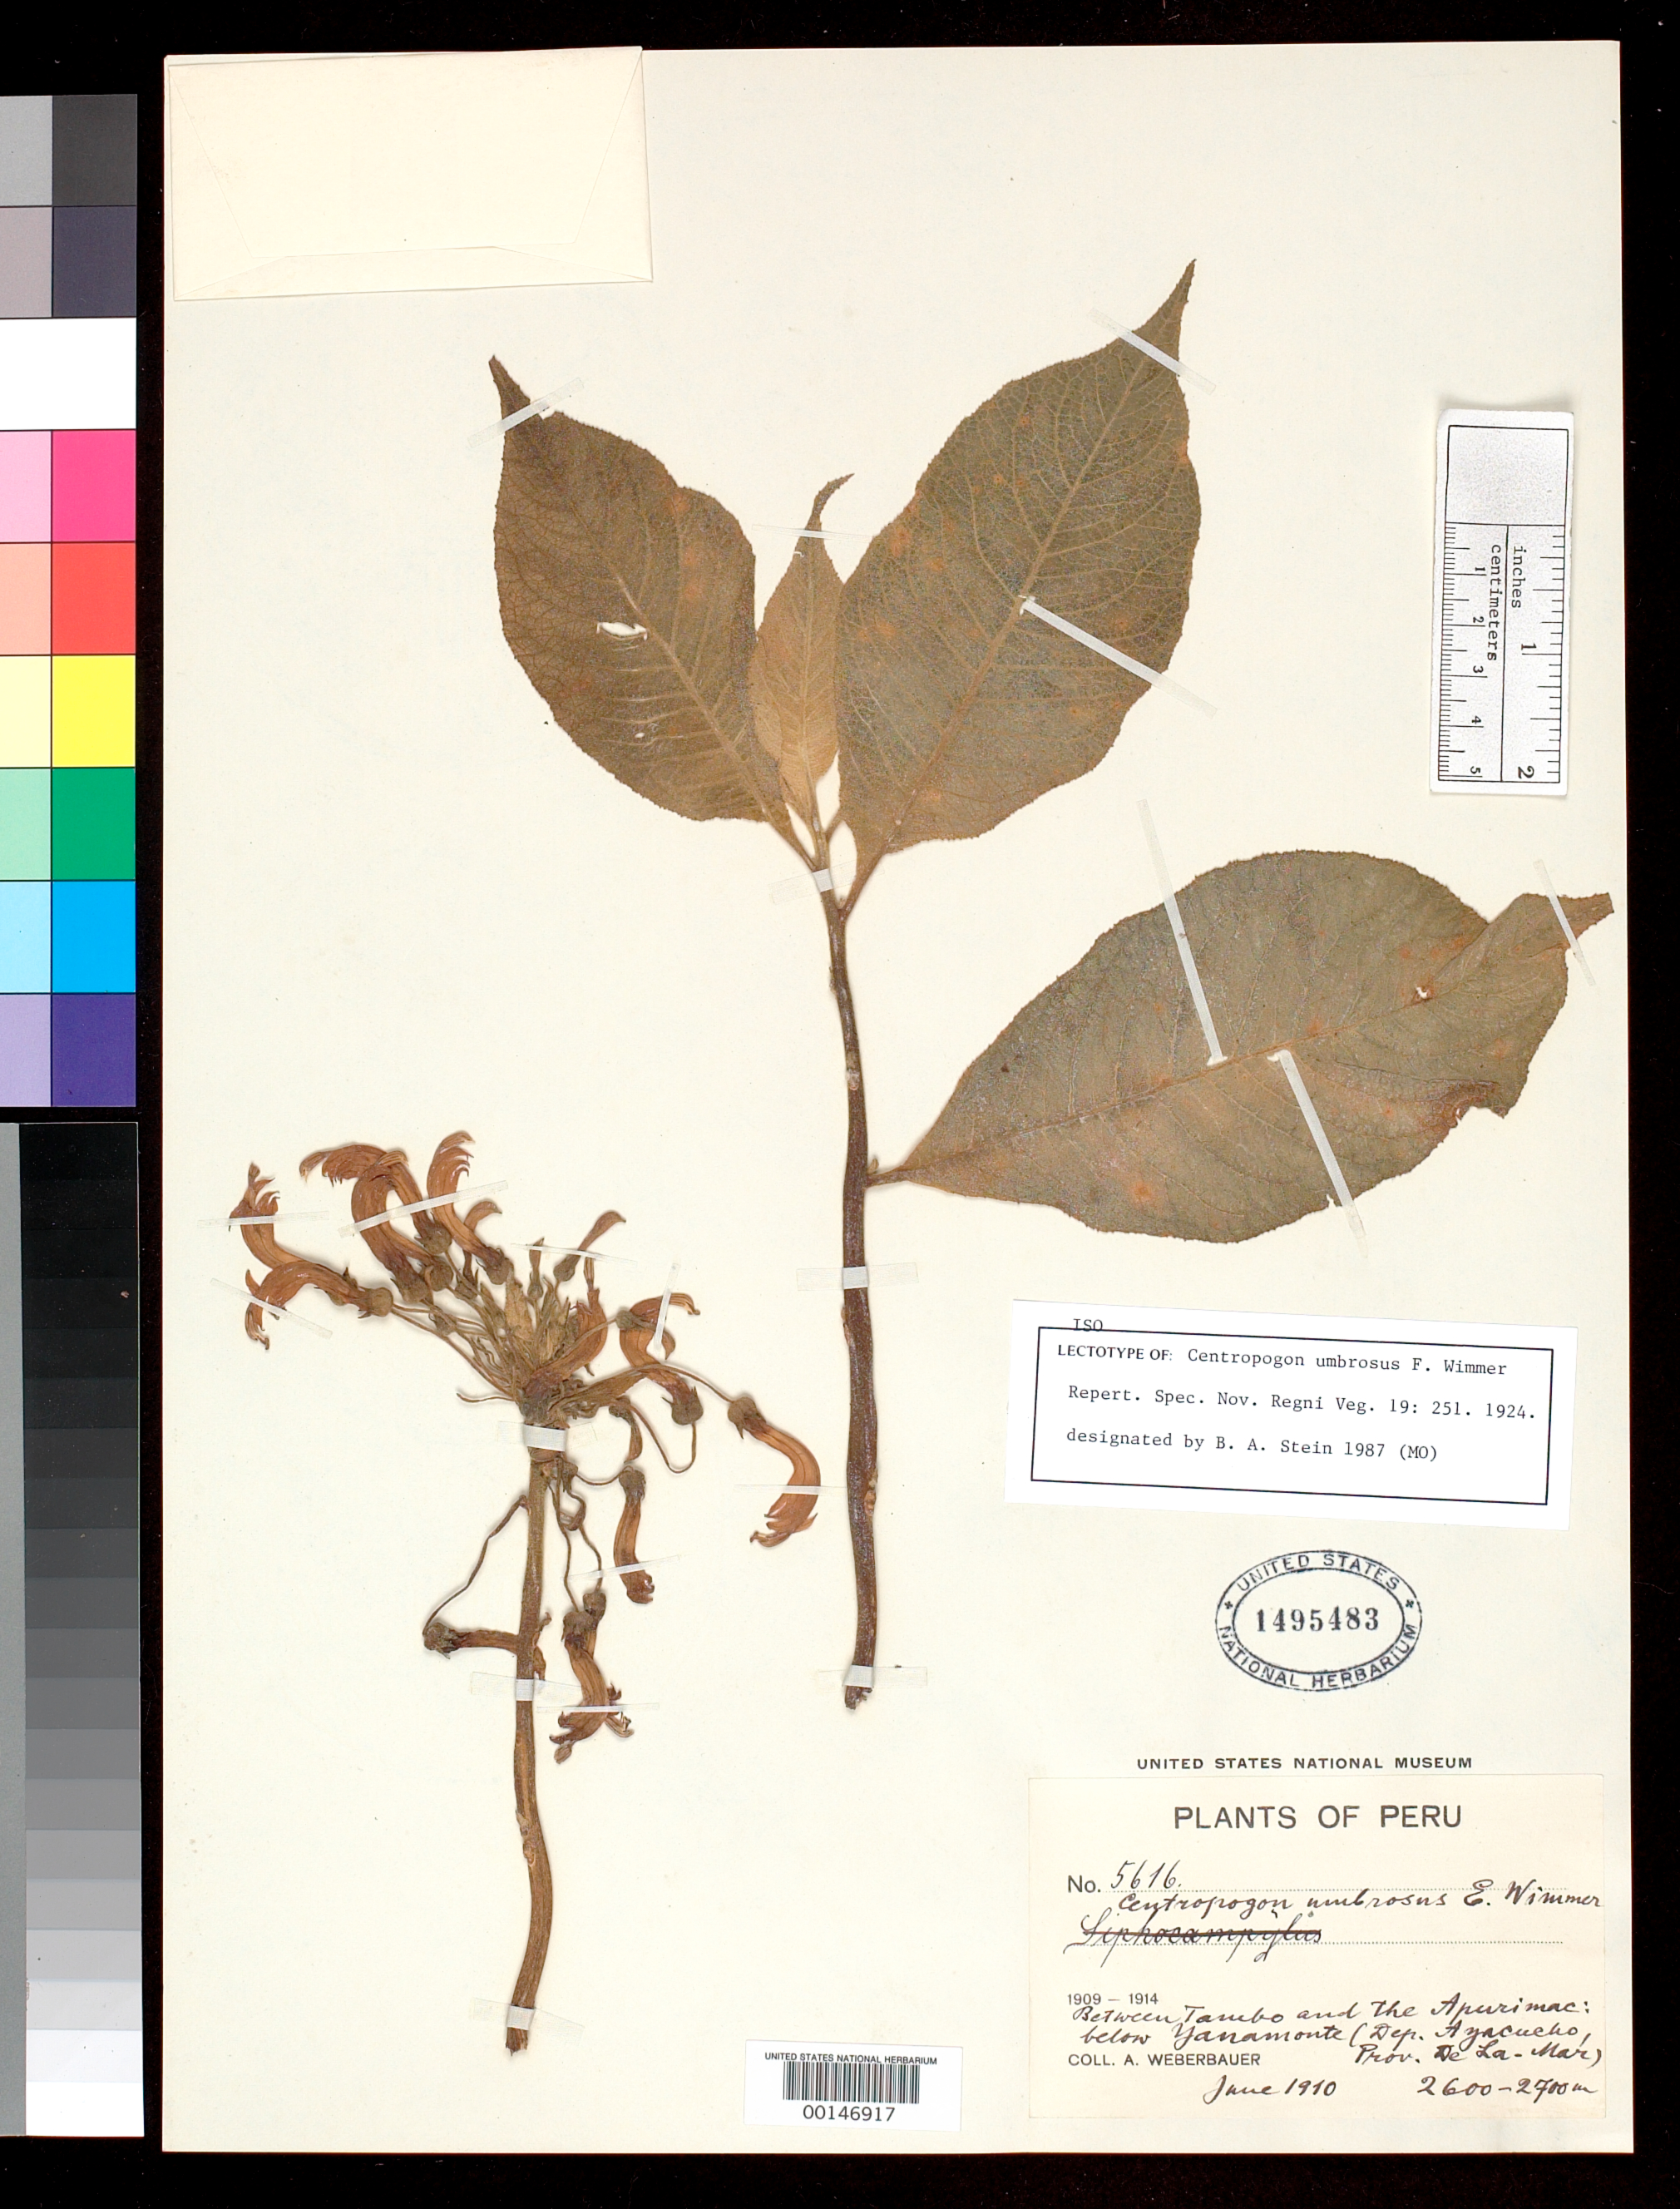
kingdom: Plantae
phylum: Tracheophyta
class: Magnoliopsida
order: Asterales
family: Campanulaceae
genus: Centropogon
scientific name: Centropogon umbrosus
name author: E. Wimm.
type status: Isotype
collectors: A. Weberbauer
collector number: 5616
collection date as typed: Jun 1910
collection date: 1910-06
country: Peru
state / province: Ayacucho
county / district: Huanta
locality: de La Mar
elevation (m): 2600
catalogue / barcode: US 1495483